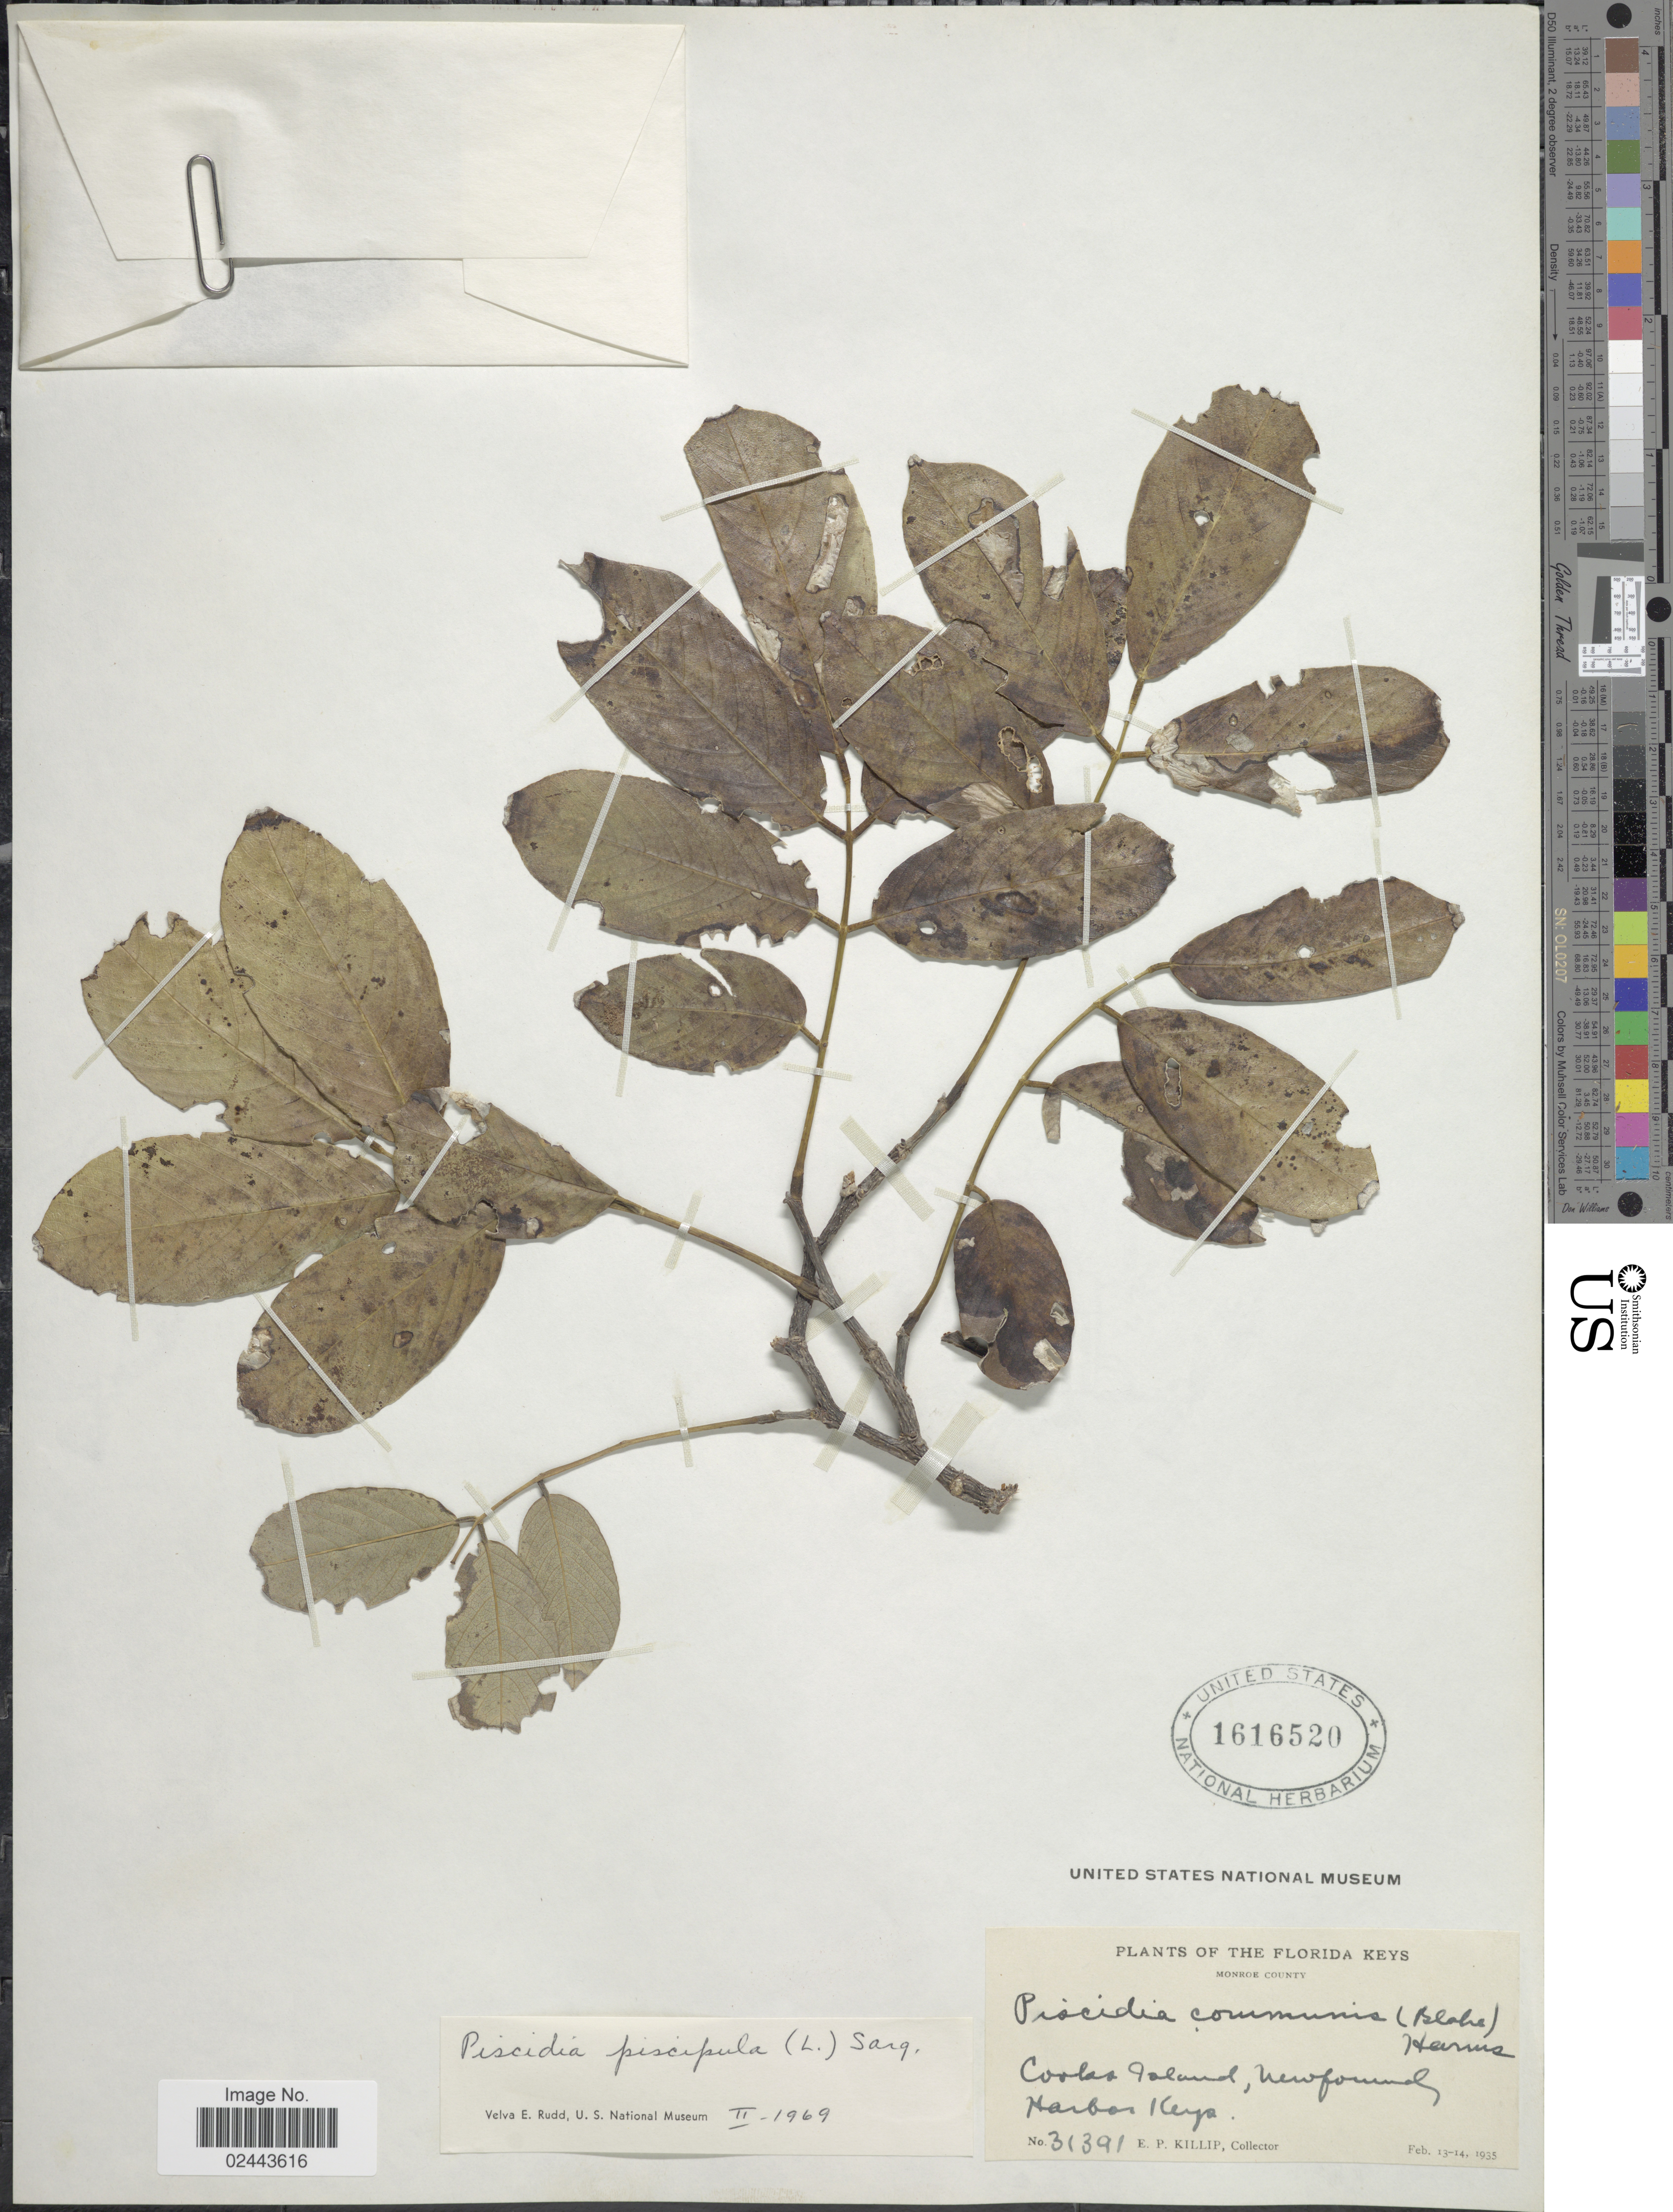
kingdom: Plantae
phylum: Tracheophyta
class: Magnoliopsida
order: Fabales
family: Fabaceae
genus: Piscidia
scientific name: Piscidia piscipula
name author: (L.) Sarg.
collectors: E. P. Killip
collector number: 31391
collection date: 1935-02-13/1935-02-14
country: United States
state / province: Florida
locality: Monroe County, Cooks Island, Newfound, Harbor Keys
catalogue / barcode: US 1616520